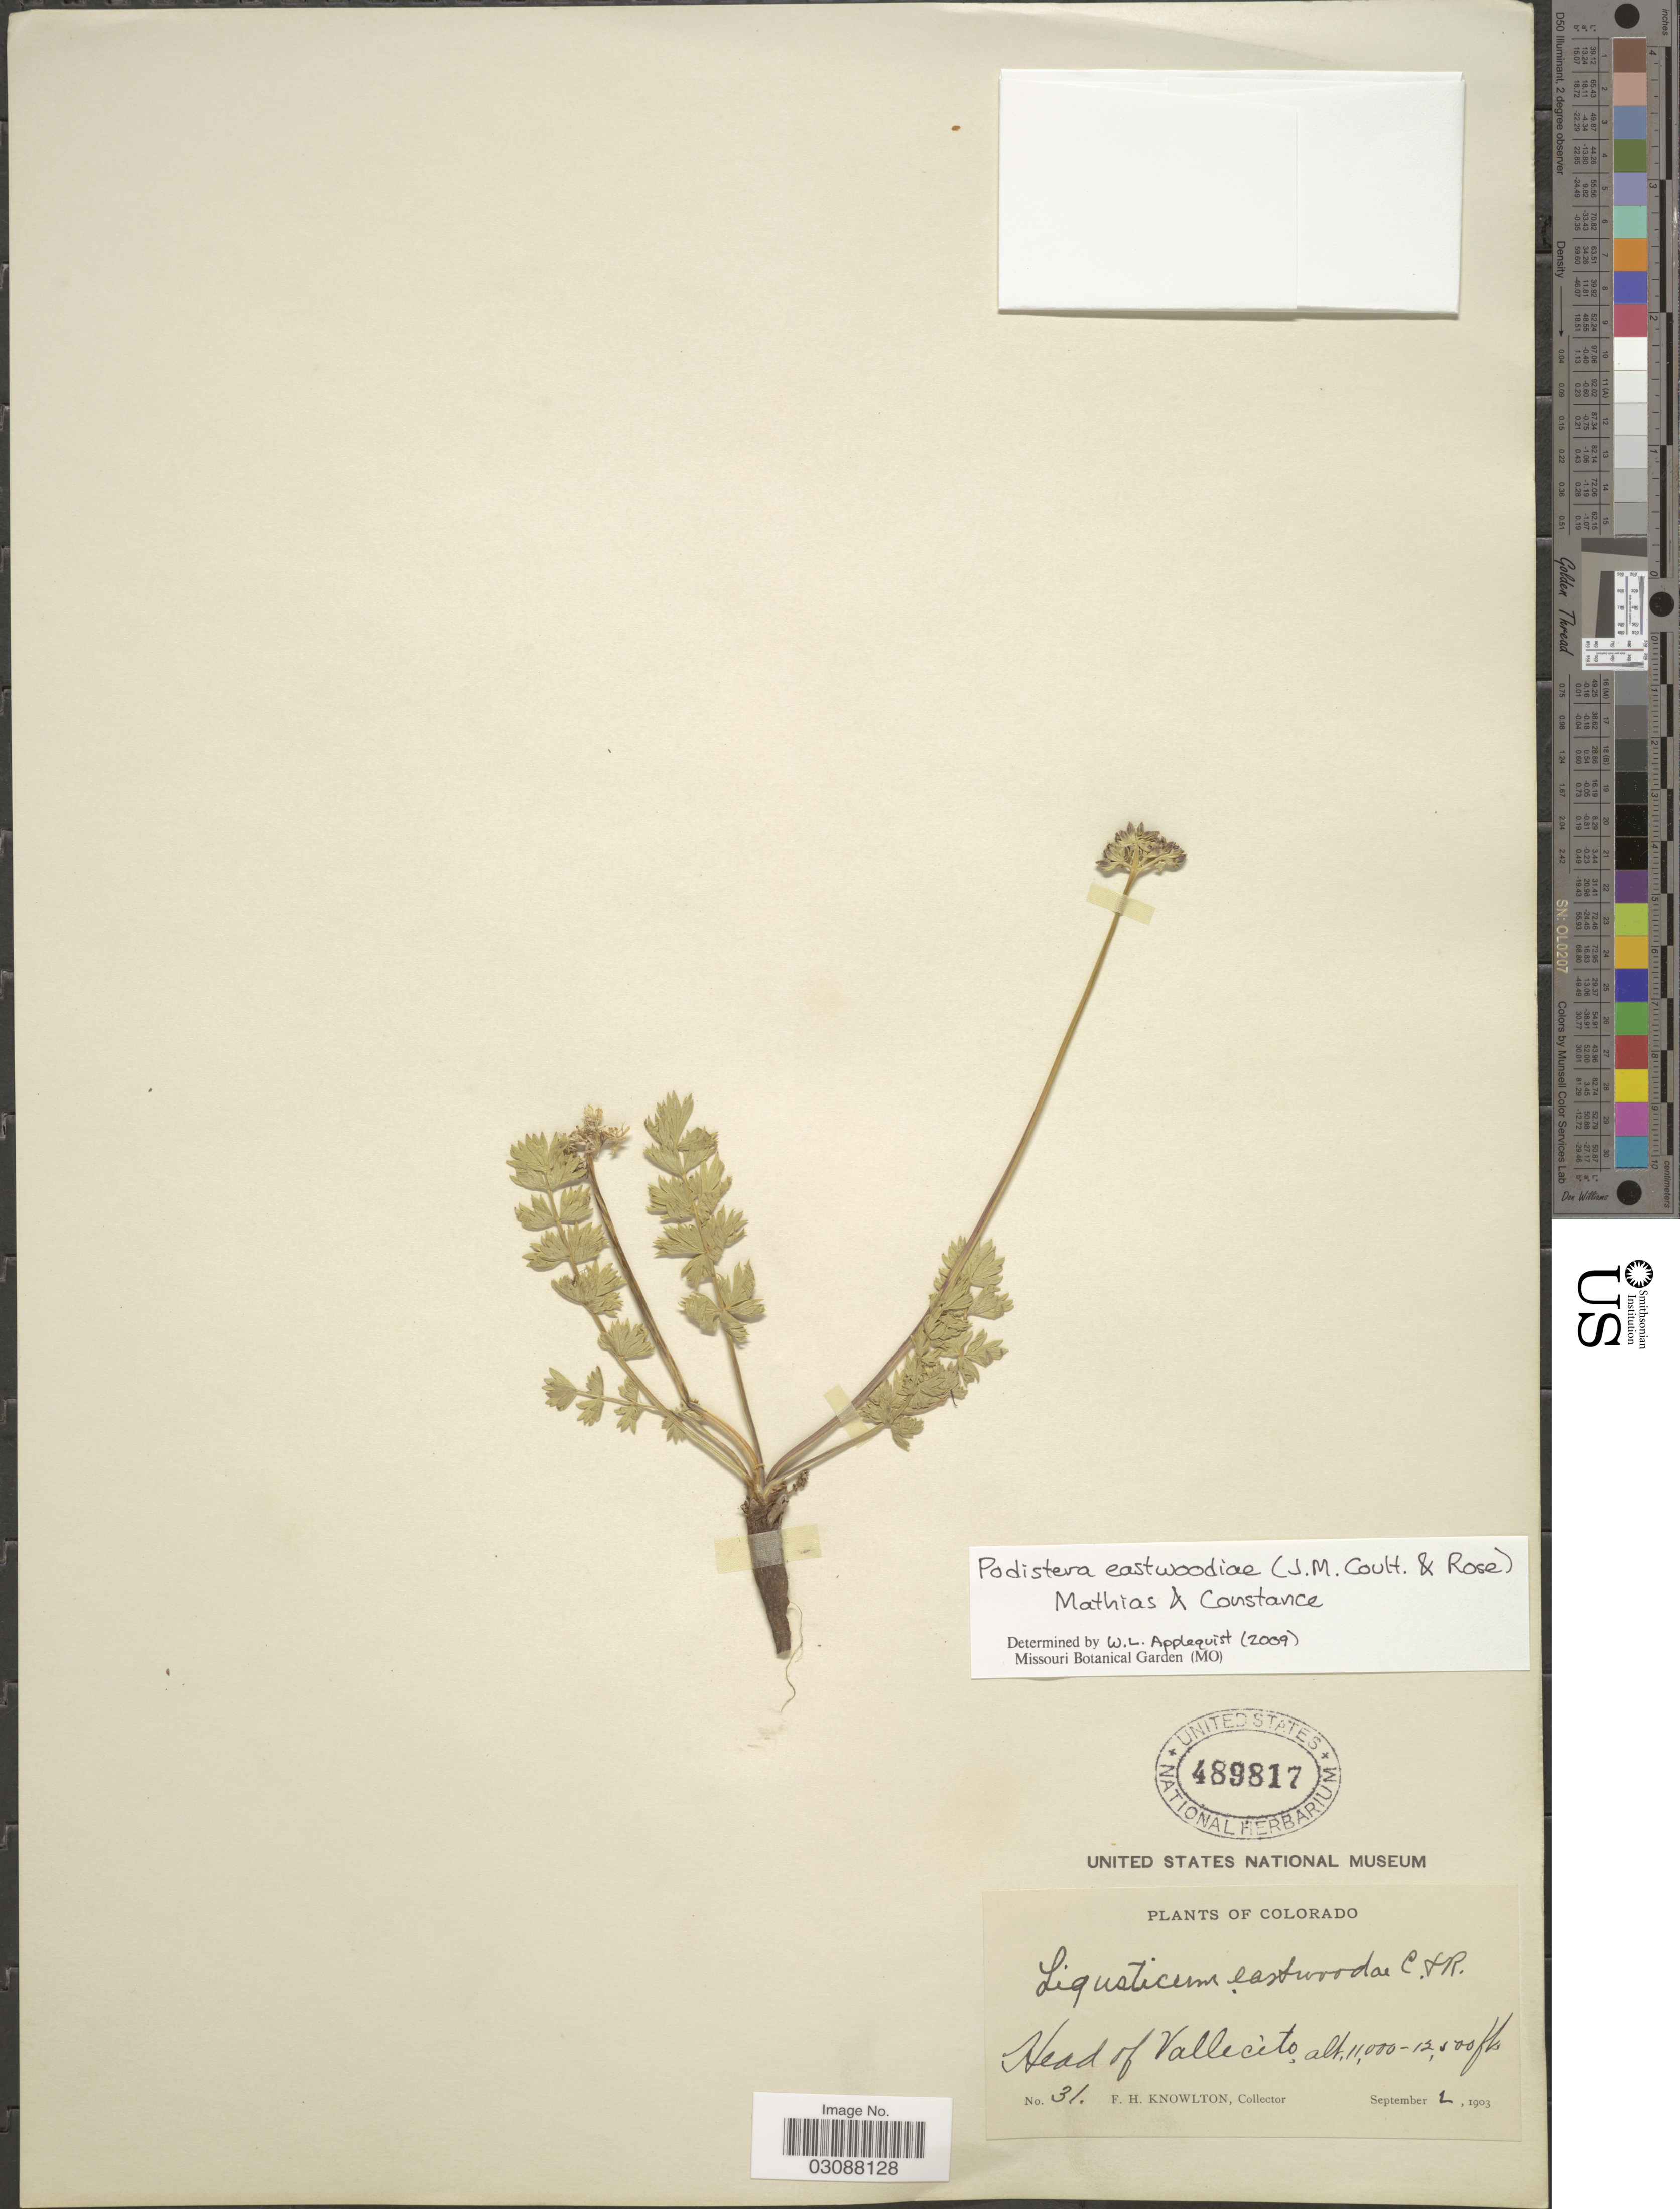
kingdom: Plantae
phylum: Tracheophyta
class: Magnoliopsida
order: Apiales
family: Apiaceae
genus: Podistera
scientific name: Podistera eastwoodiae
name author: (J.M. Coult. & Rose) Mathias & Constance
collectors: F. H. Knowlton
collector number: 31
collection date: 1903-09-02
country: United States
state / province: Colorado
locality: Head of Vallecito.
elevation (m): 3353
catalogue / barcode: US 489817